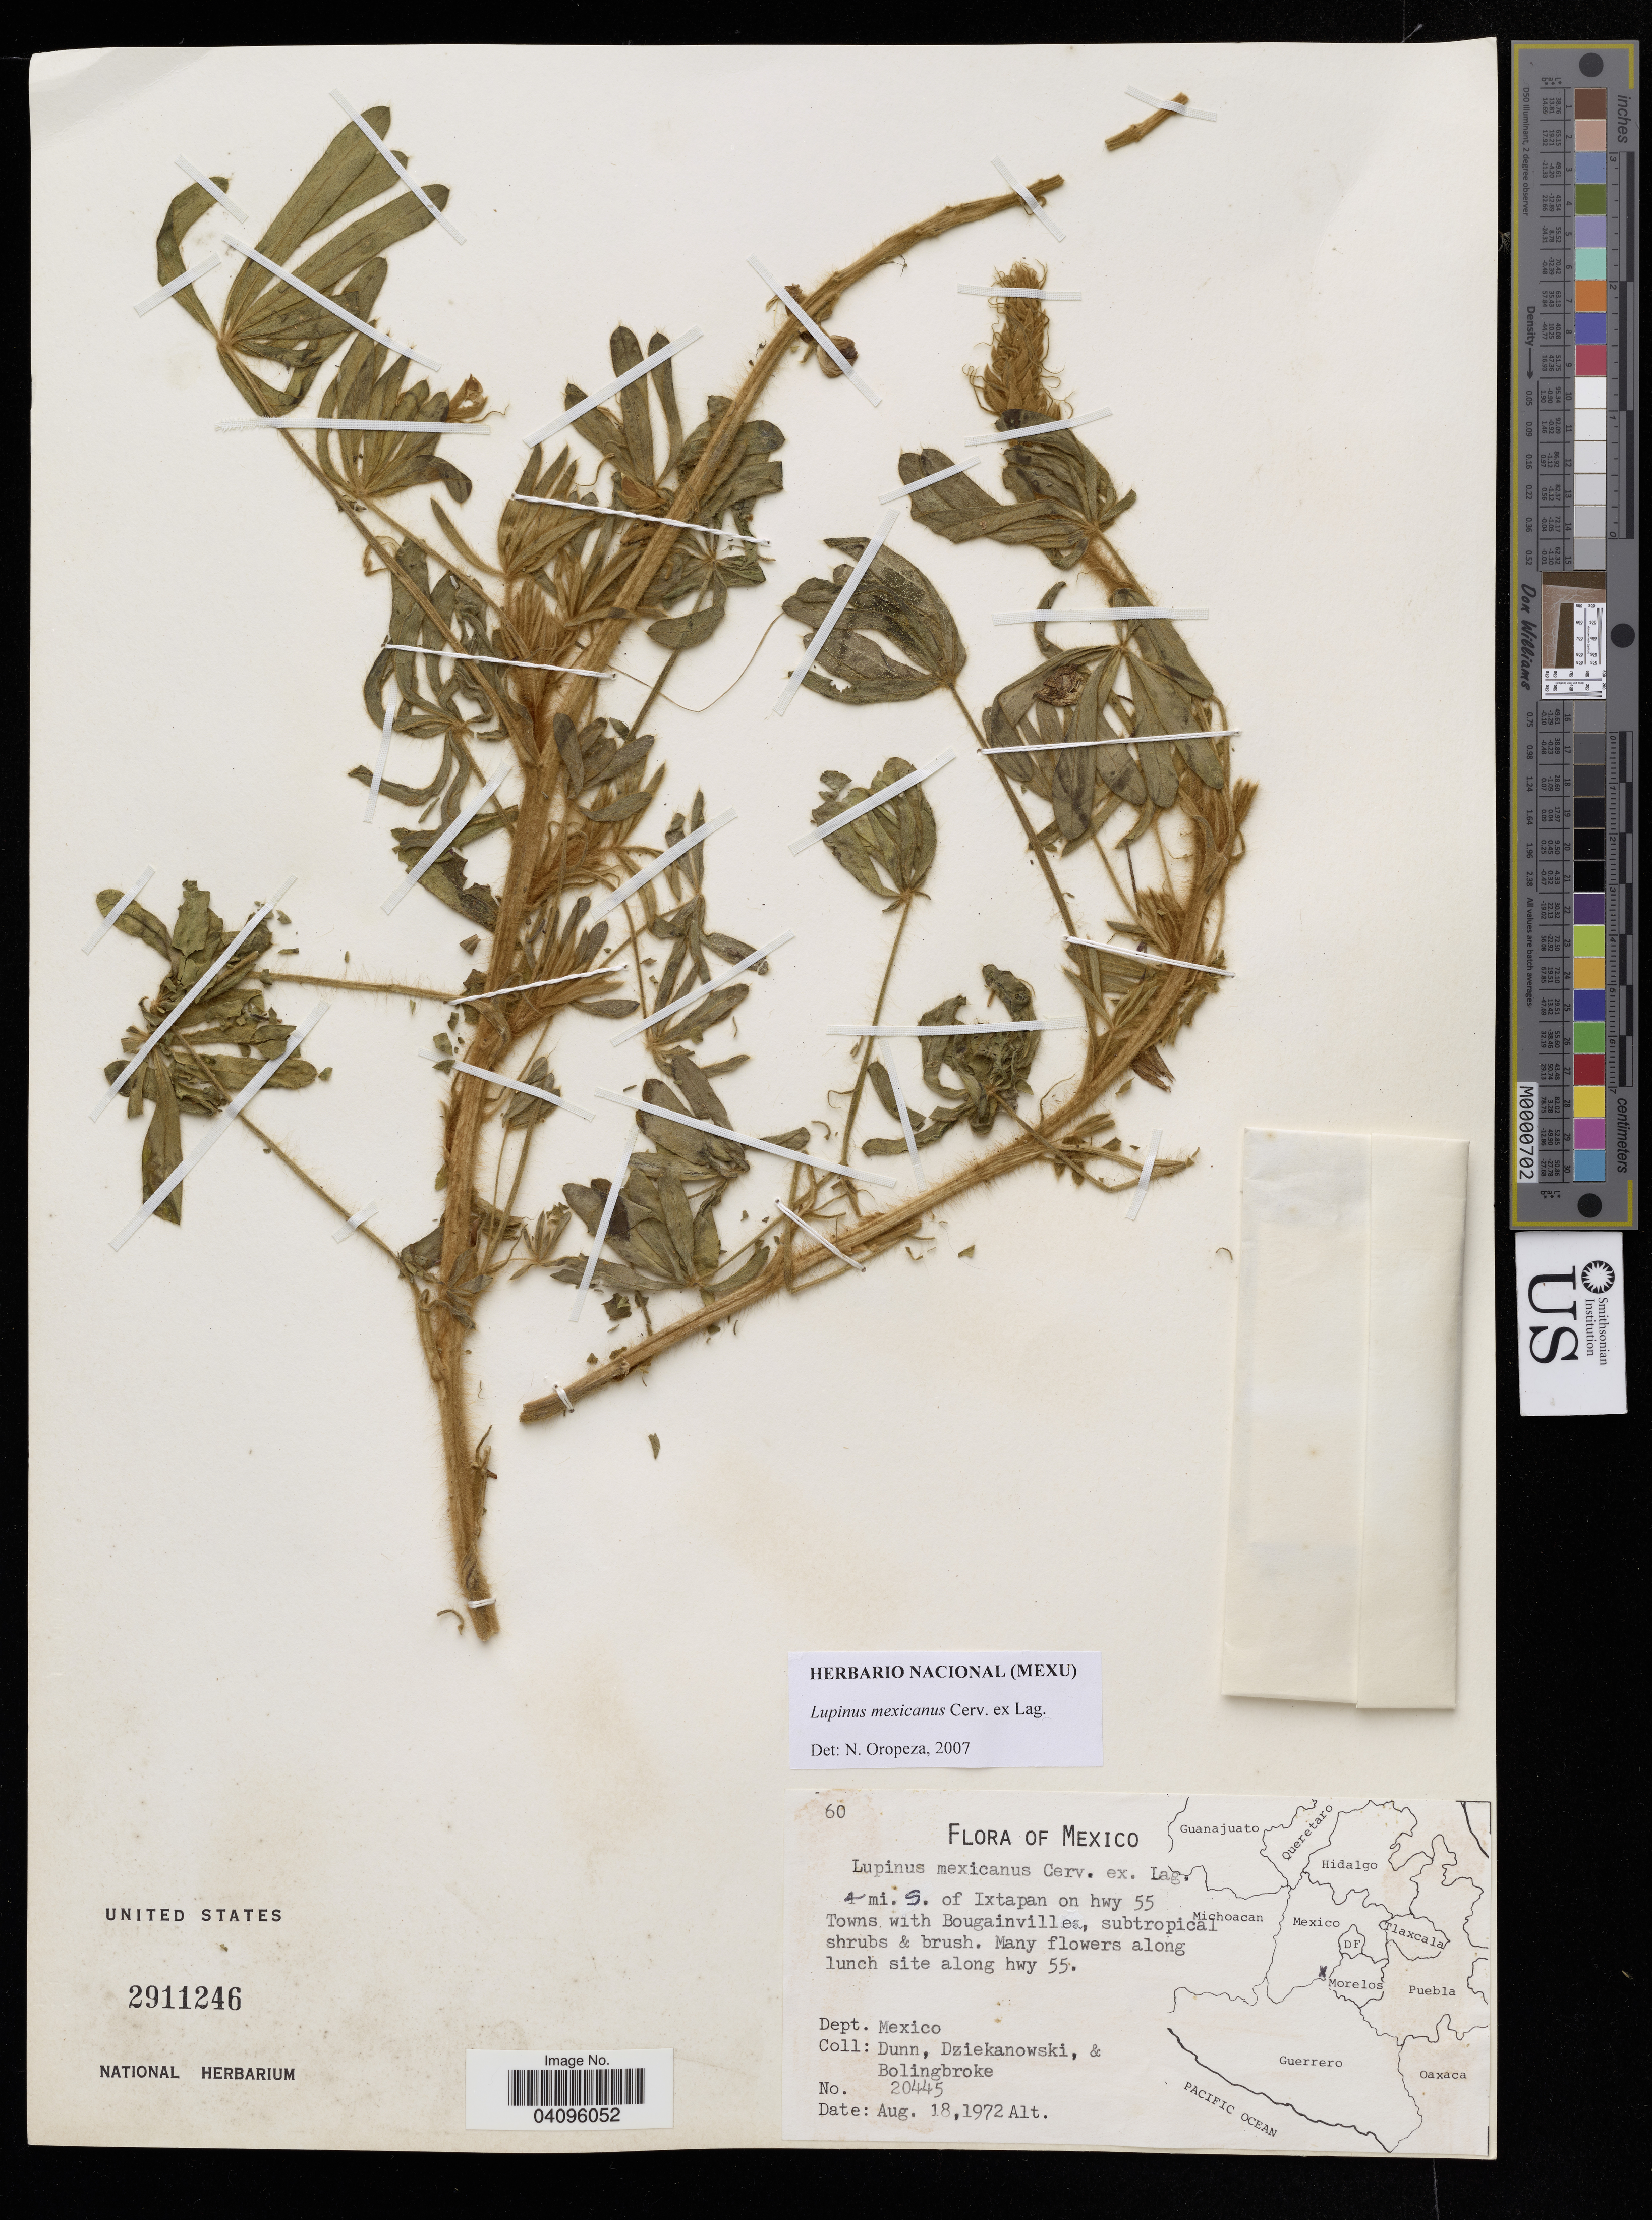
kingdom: Plantae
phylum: Tracheophyta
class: Magnoliopsida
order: Fabales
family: Fabaceae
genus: Lupinus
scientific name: Lupinus mexicanus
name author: Cerv. ex Lag.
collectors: -- Dunn, Dziekanowski & -. Bolingbroke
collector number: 20445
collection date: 1972-08-18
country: Mexico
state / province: México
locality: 4 mi. S. of Ixtapan on hwy 55 Towns. with Bougainvilles, subtropical shrubs & brush. Many flowers along lunch site along hwy 55.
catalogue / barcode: US 2911246